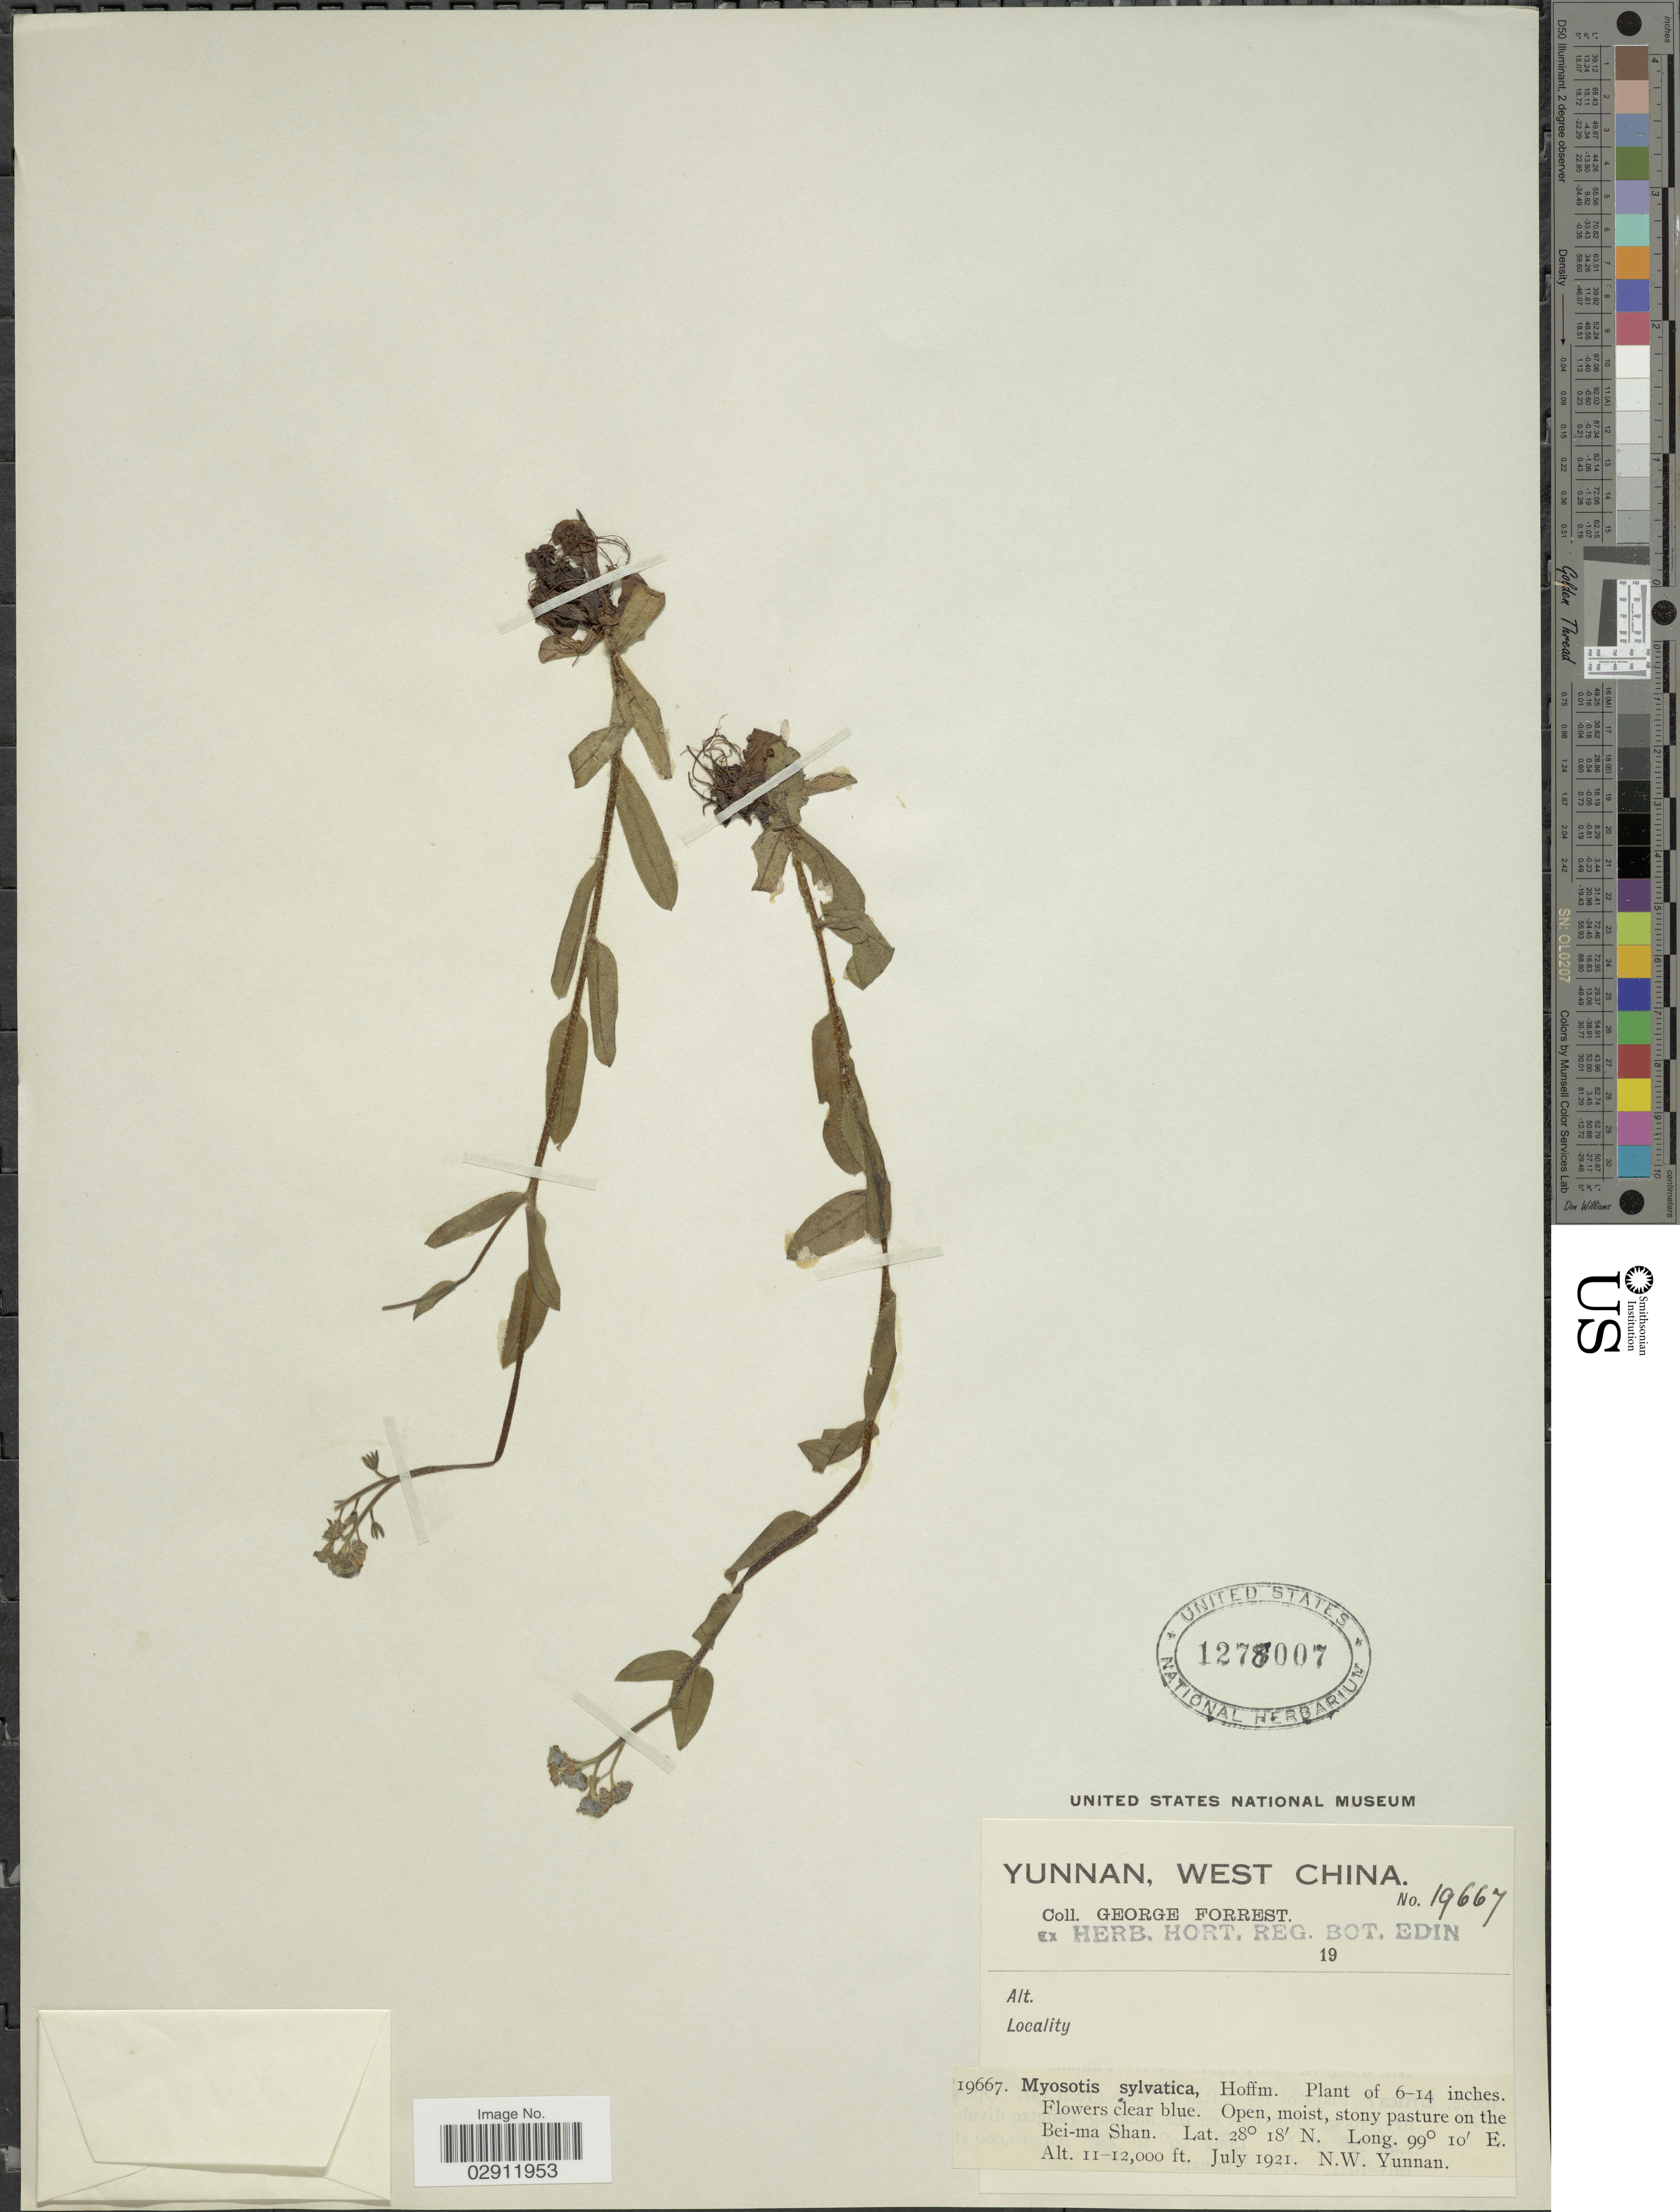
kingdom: Plantae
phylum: Tracheophyta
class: Magnoliopsida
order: Boraginales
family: Boraginaceae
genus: Myosotis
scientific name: Myosotis sylvatica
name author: Ehrh. ex Hoffm.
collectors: G. Forrest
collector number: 19667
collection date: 1921-07-21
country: China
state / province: Yunnan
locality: Open, moist, stony pasture on the Bei-ma Shan. N.W. Yunnan.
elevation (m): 3353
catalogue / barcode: US 1278007